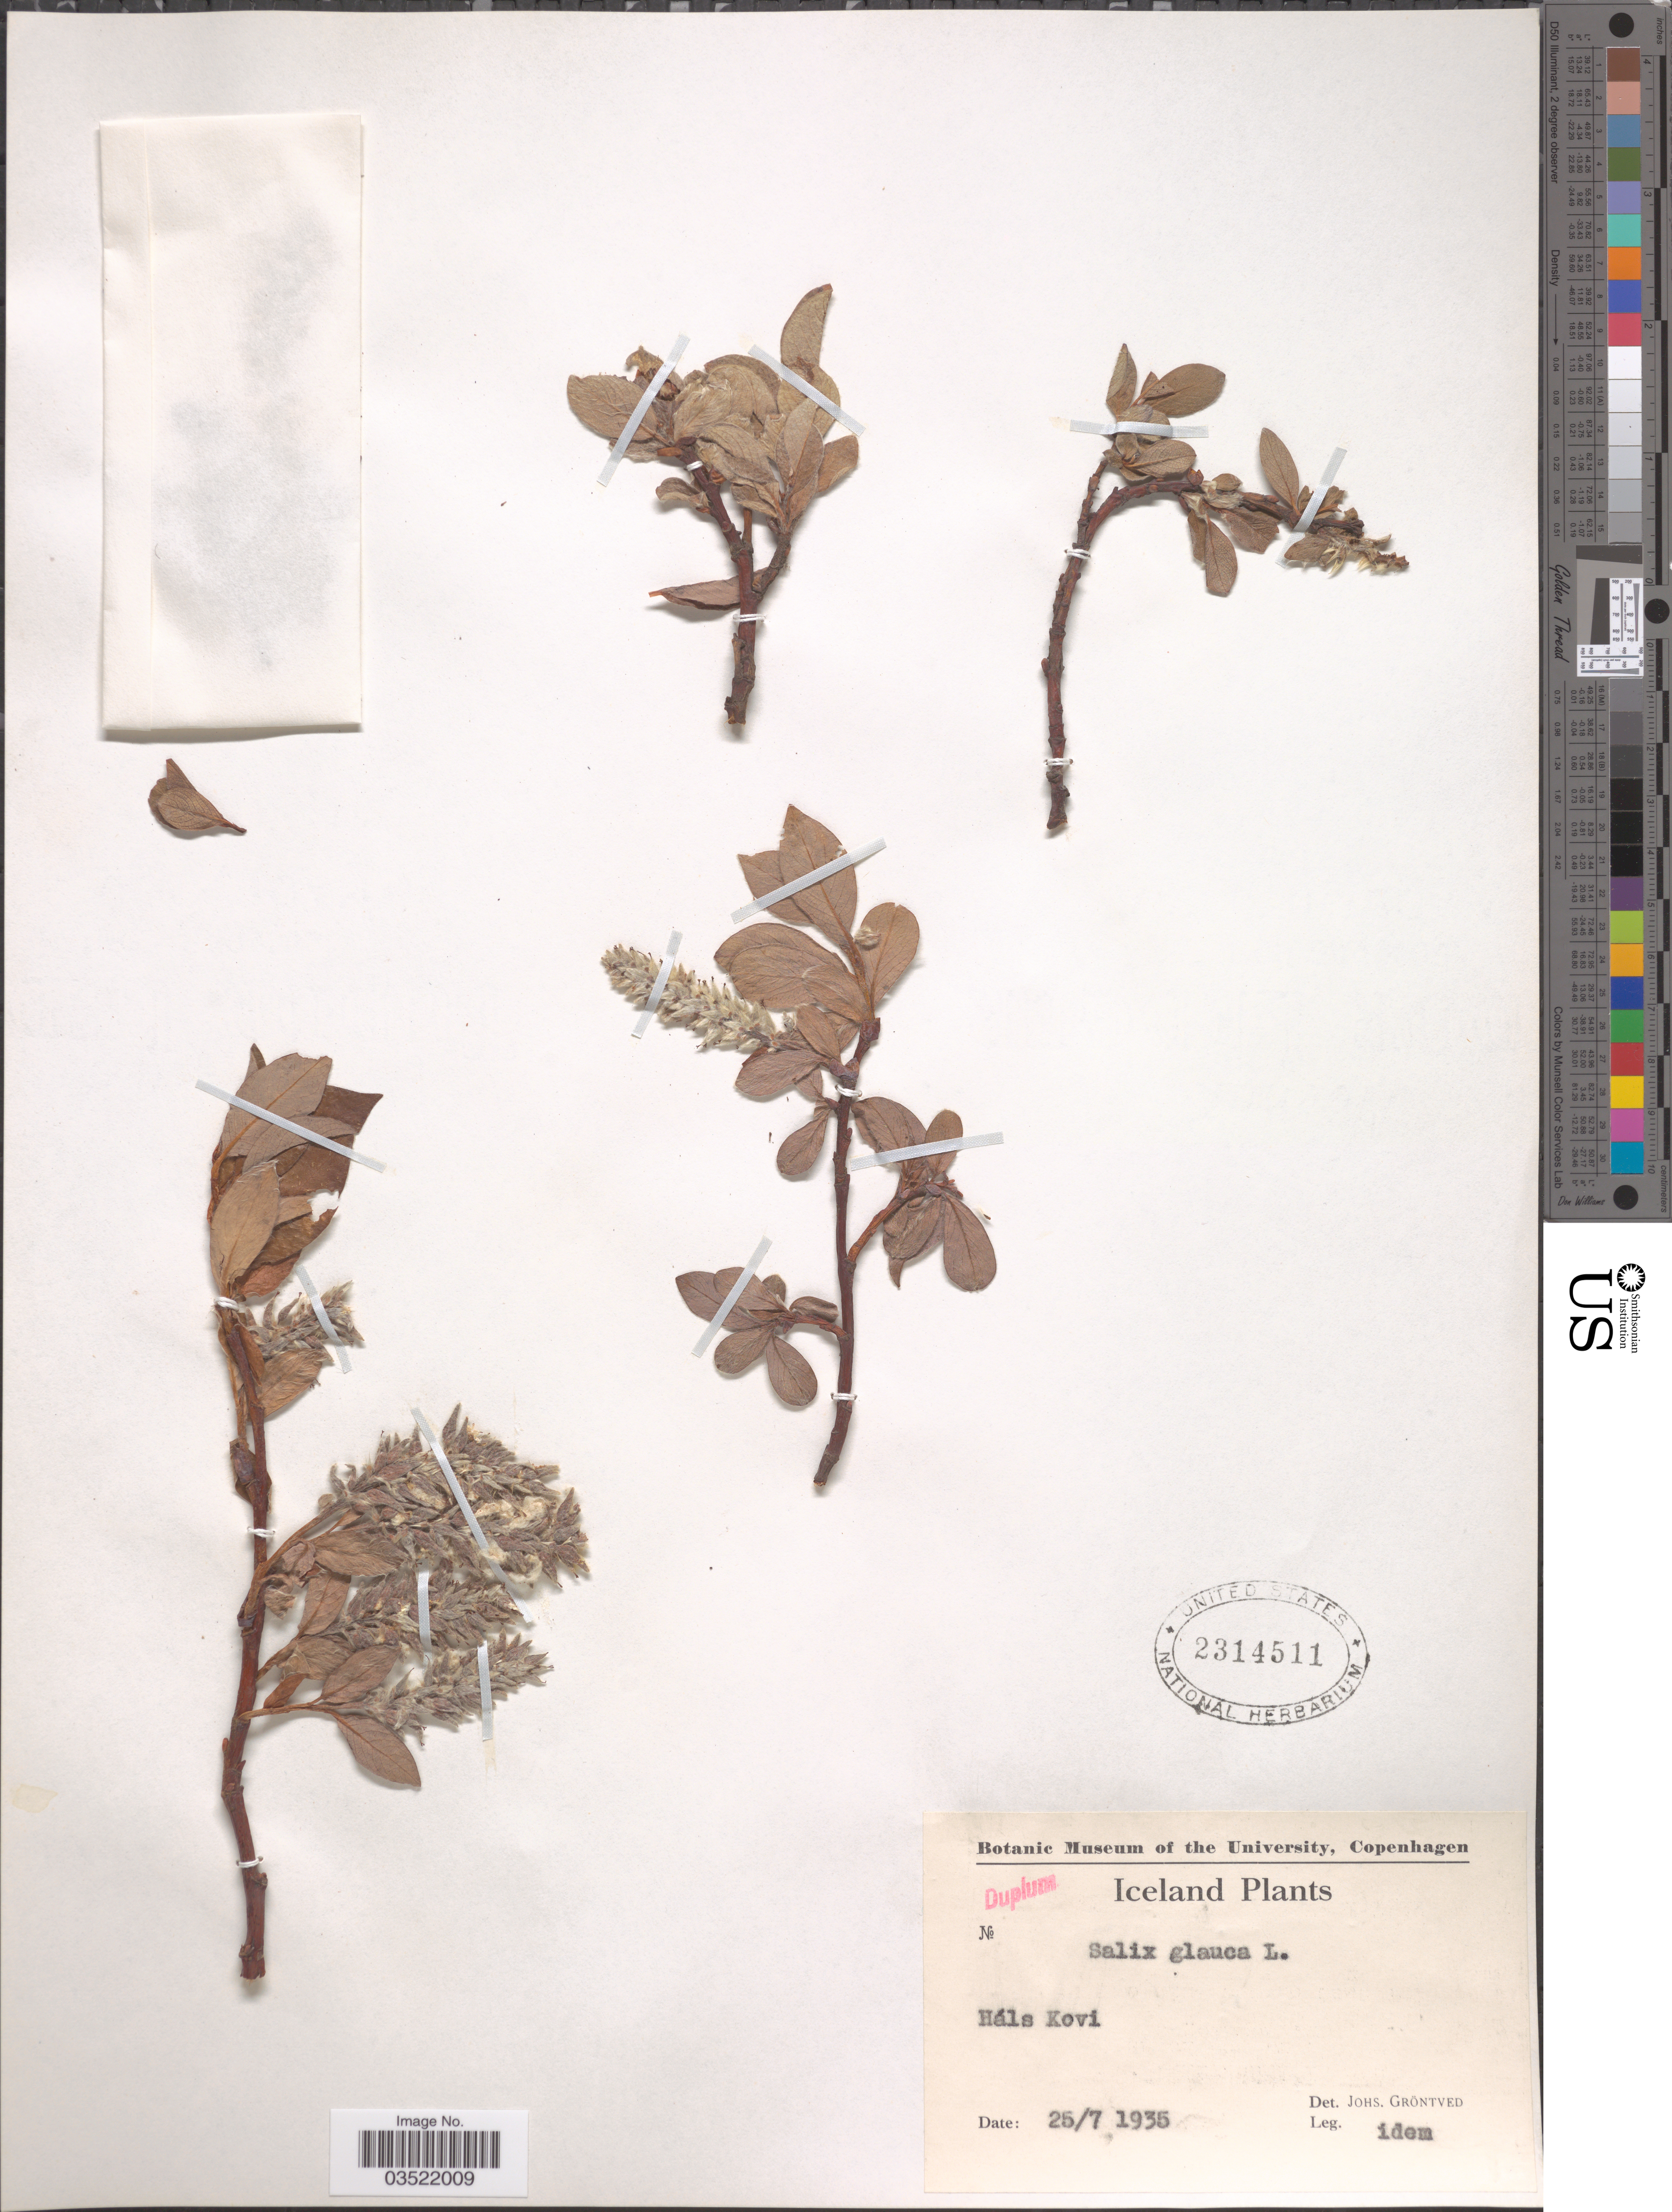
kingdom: Plantae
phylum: Tracheophyta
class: Magnoliopsida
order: Malpighiales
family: Salicaceae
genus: Salix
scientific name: Salix glauca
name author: L.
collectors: J. Gröntved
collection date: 1935-07-25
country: Iceland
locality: Háls Kovi.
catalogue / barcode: US 2314511